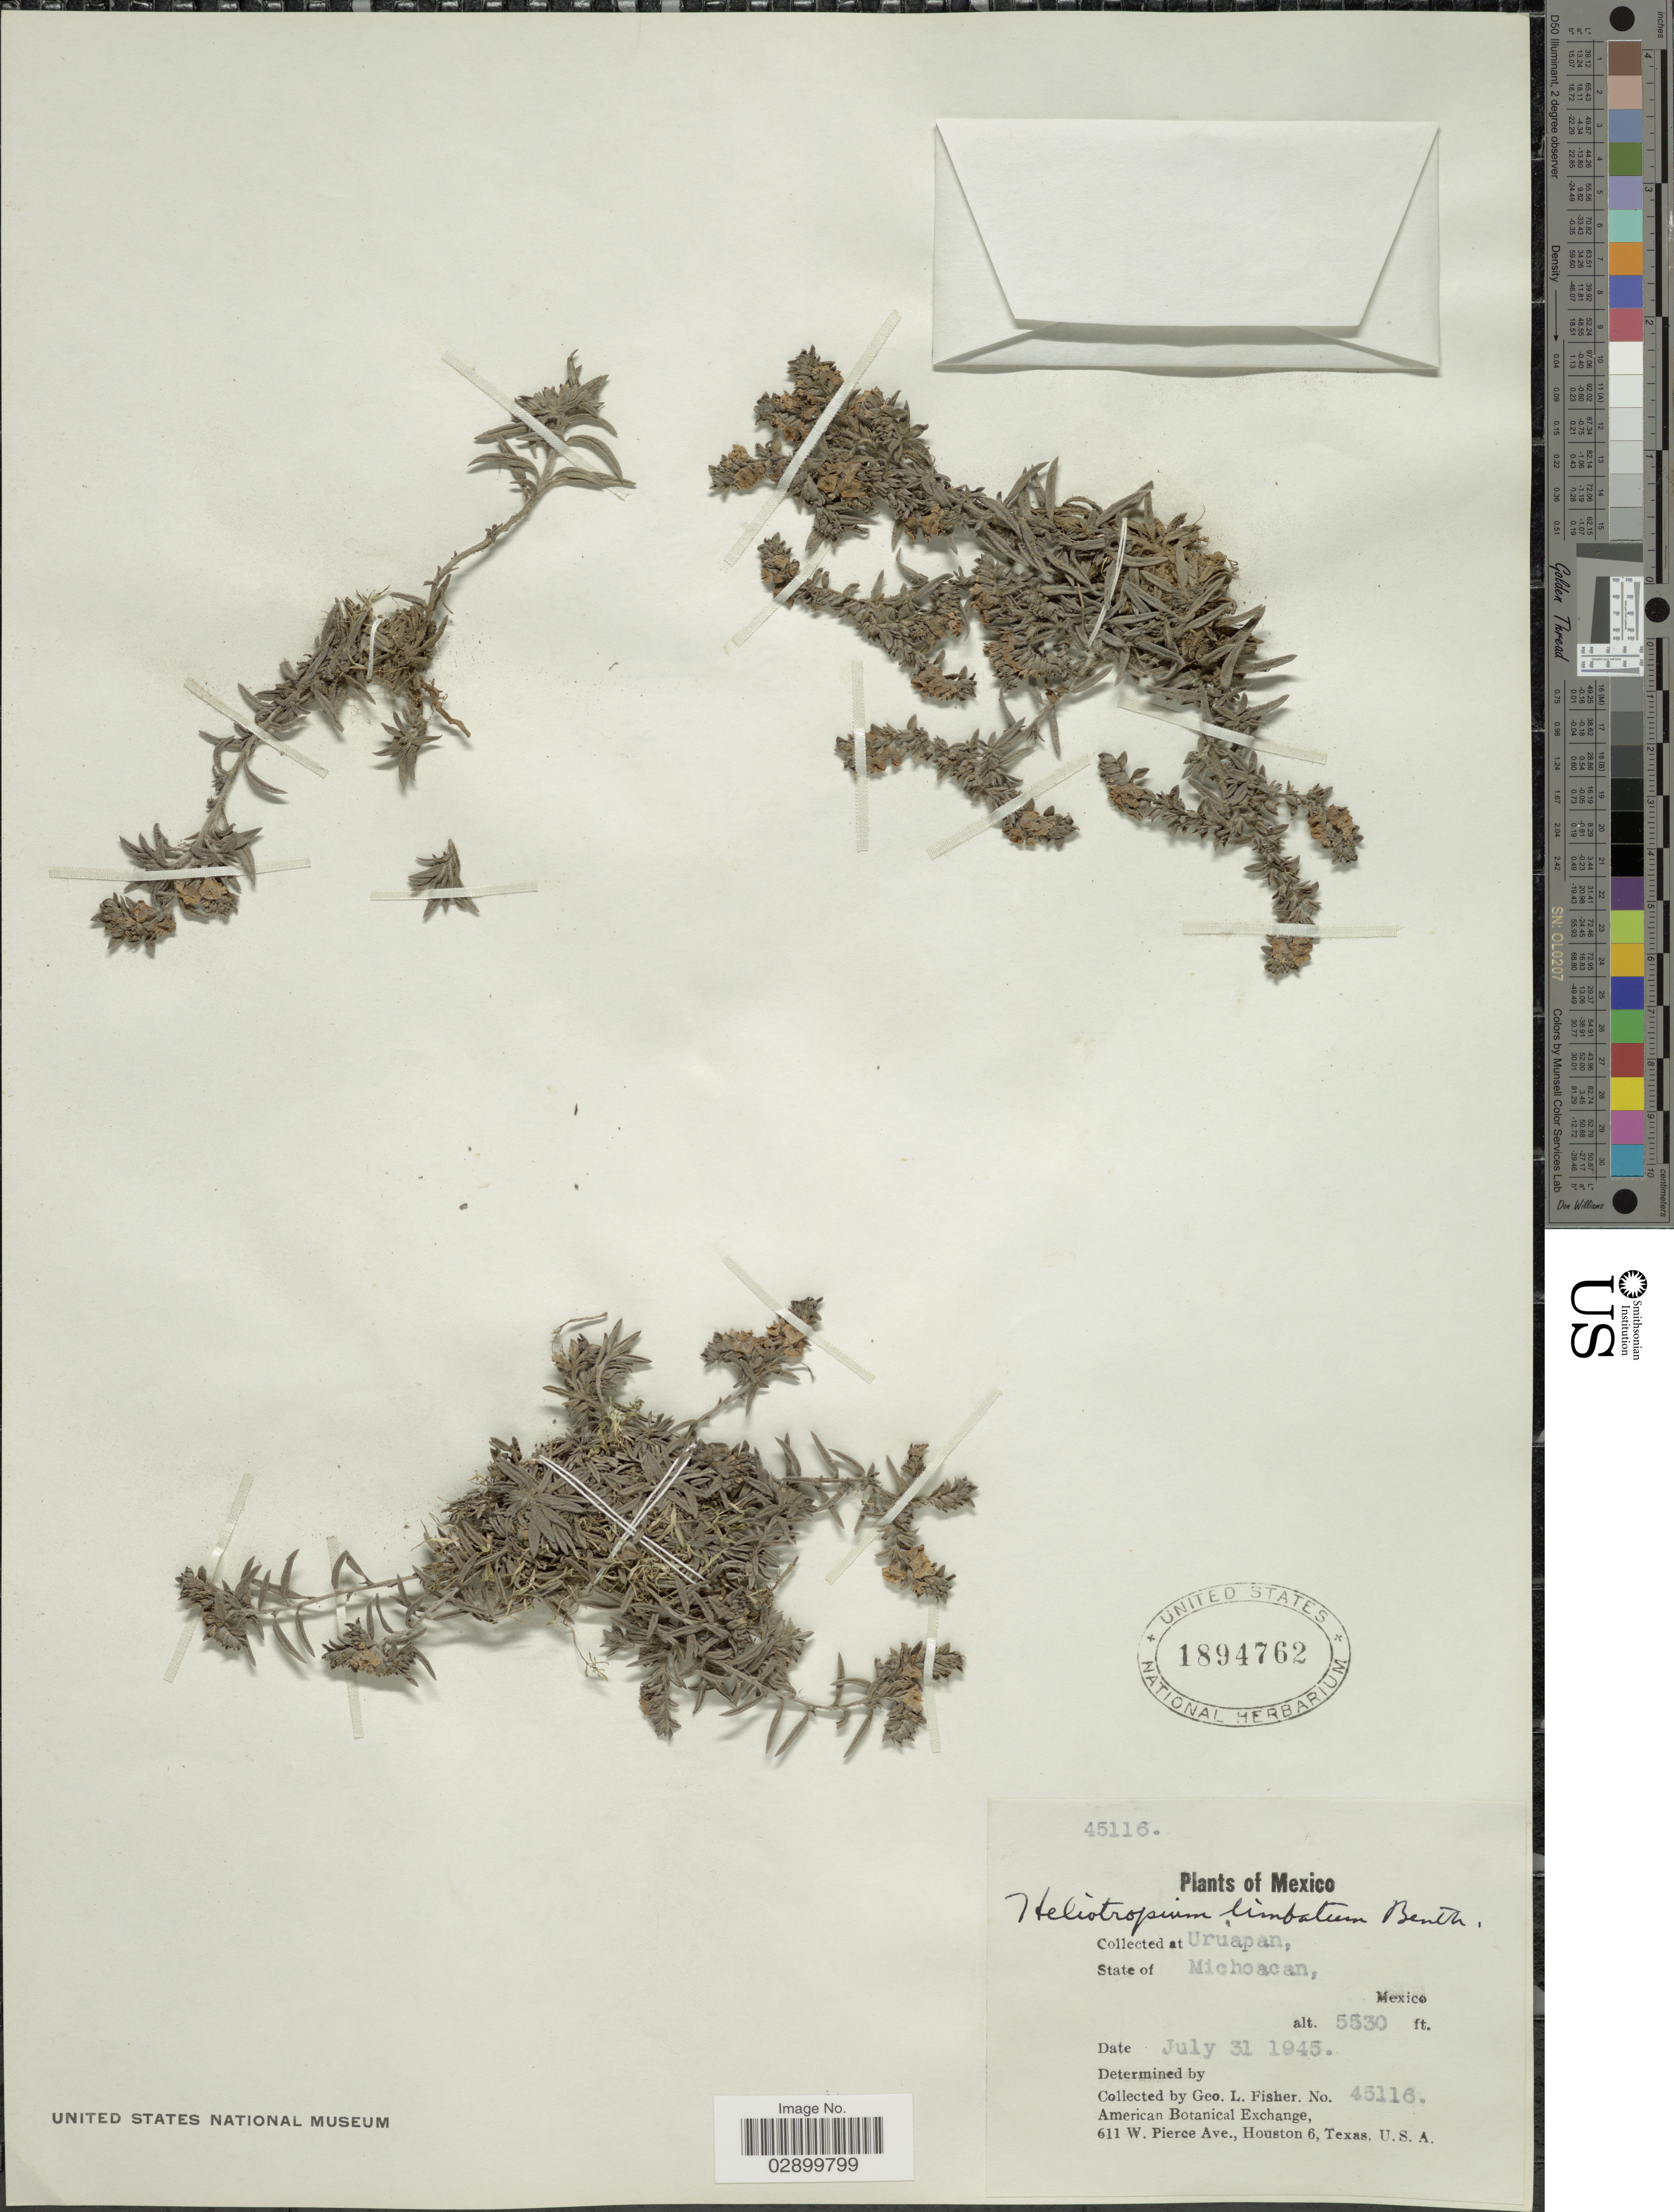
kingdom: Plantae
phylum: Tracheophyta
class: Magnoliopsida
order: Boraginales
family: Heliotropiaceae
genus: Heliotropium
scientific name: Heliotropium limbatum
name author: Benth.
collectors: G. L. Fisher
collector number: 45116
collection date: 1945-07-31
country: Mexico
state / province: Michoacán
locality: Uruápan.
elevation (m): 1686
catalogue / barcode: US 1894762